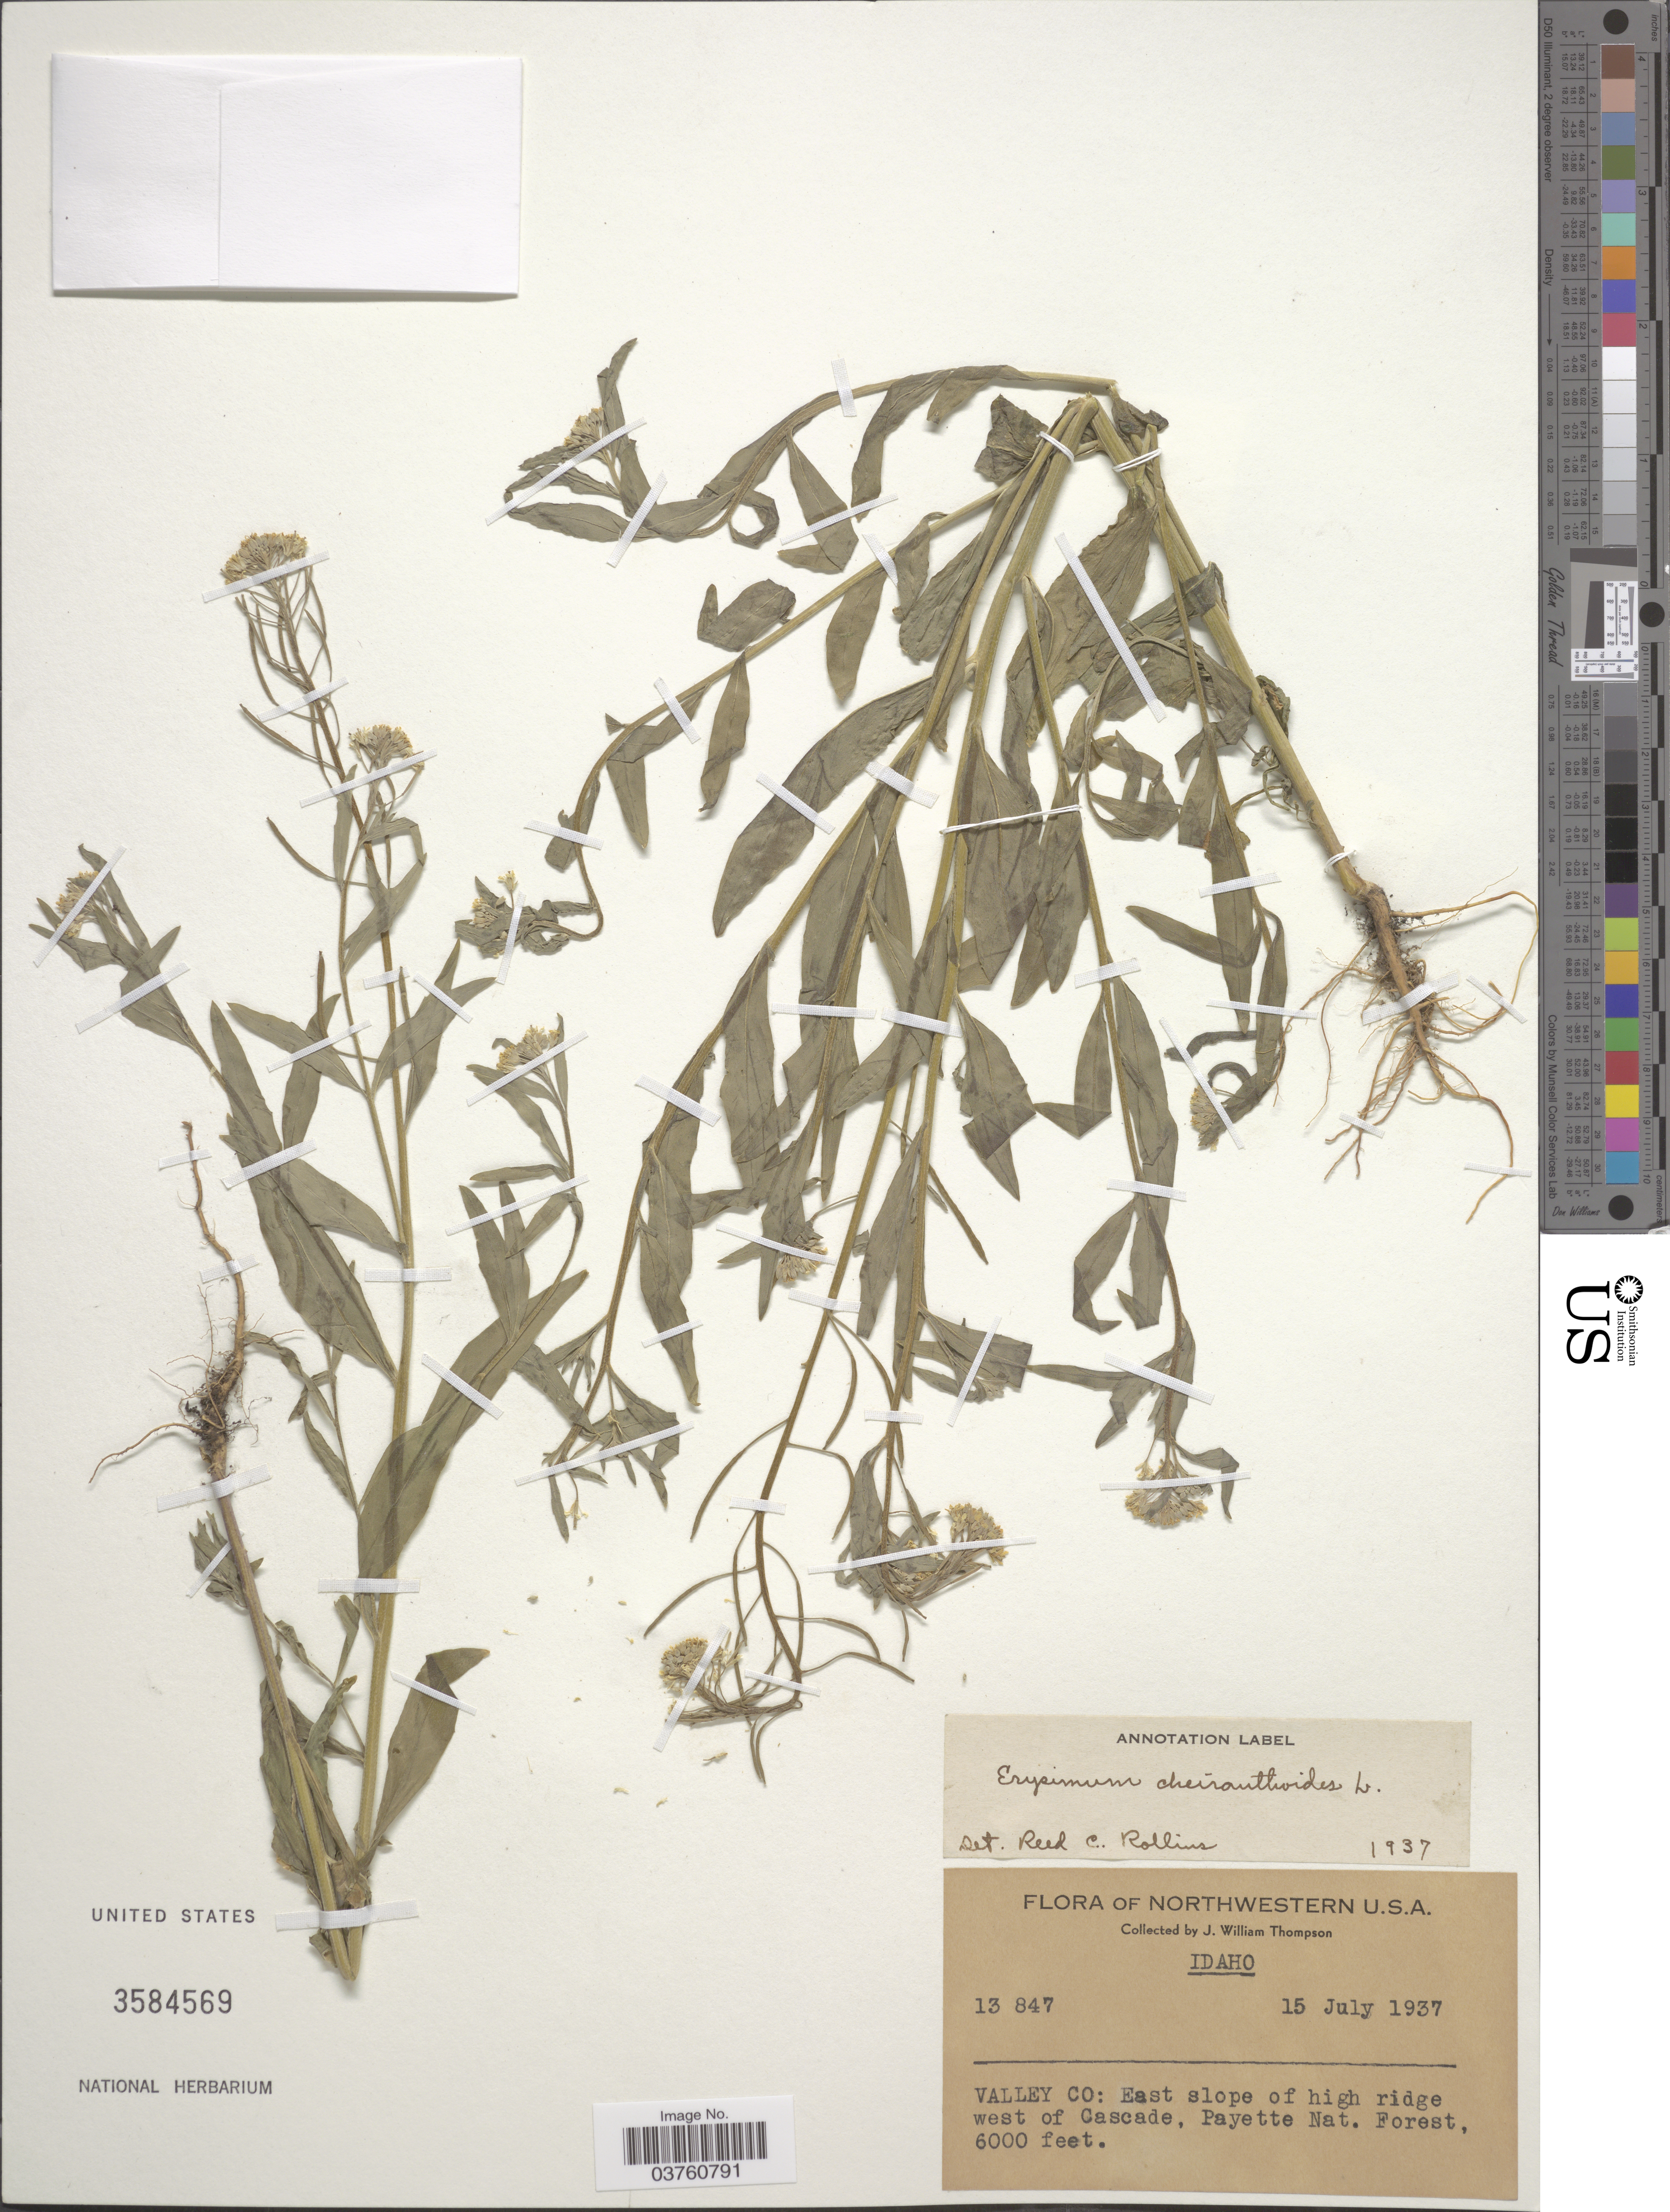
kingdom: Plantae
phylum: Tracheophyta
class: Magnoliopsida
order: Brassicales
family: Brassicaceae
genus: Erysimum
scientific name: Erysimum cheiranthoides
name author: L.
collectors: J. W. Thompson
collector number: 13847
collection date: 1937-07-15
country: United States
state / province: Idaho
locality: Valley Co: East slope of high ridge west of Cascade, Payette Nat. Forest.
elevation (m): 1829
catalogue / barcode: US 3584569